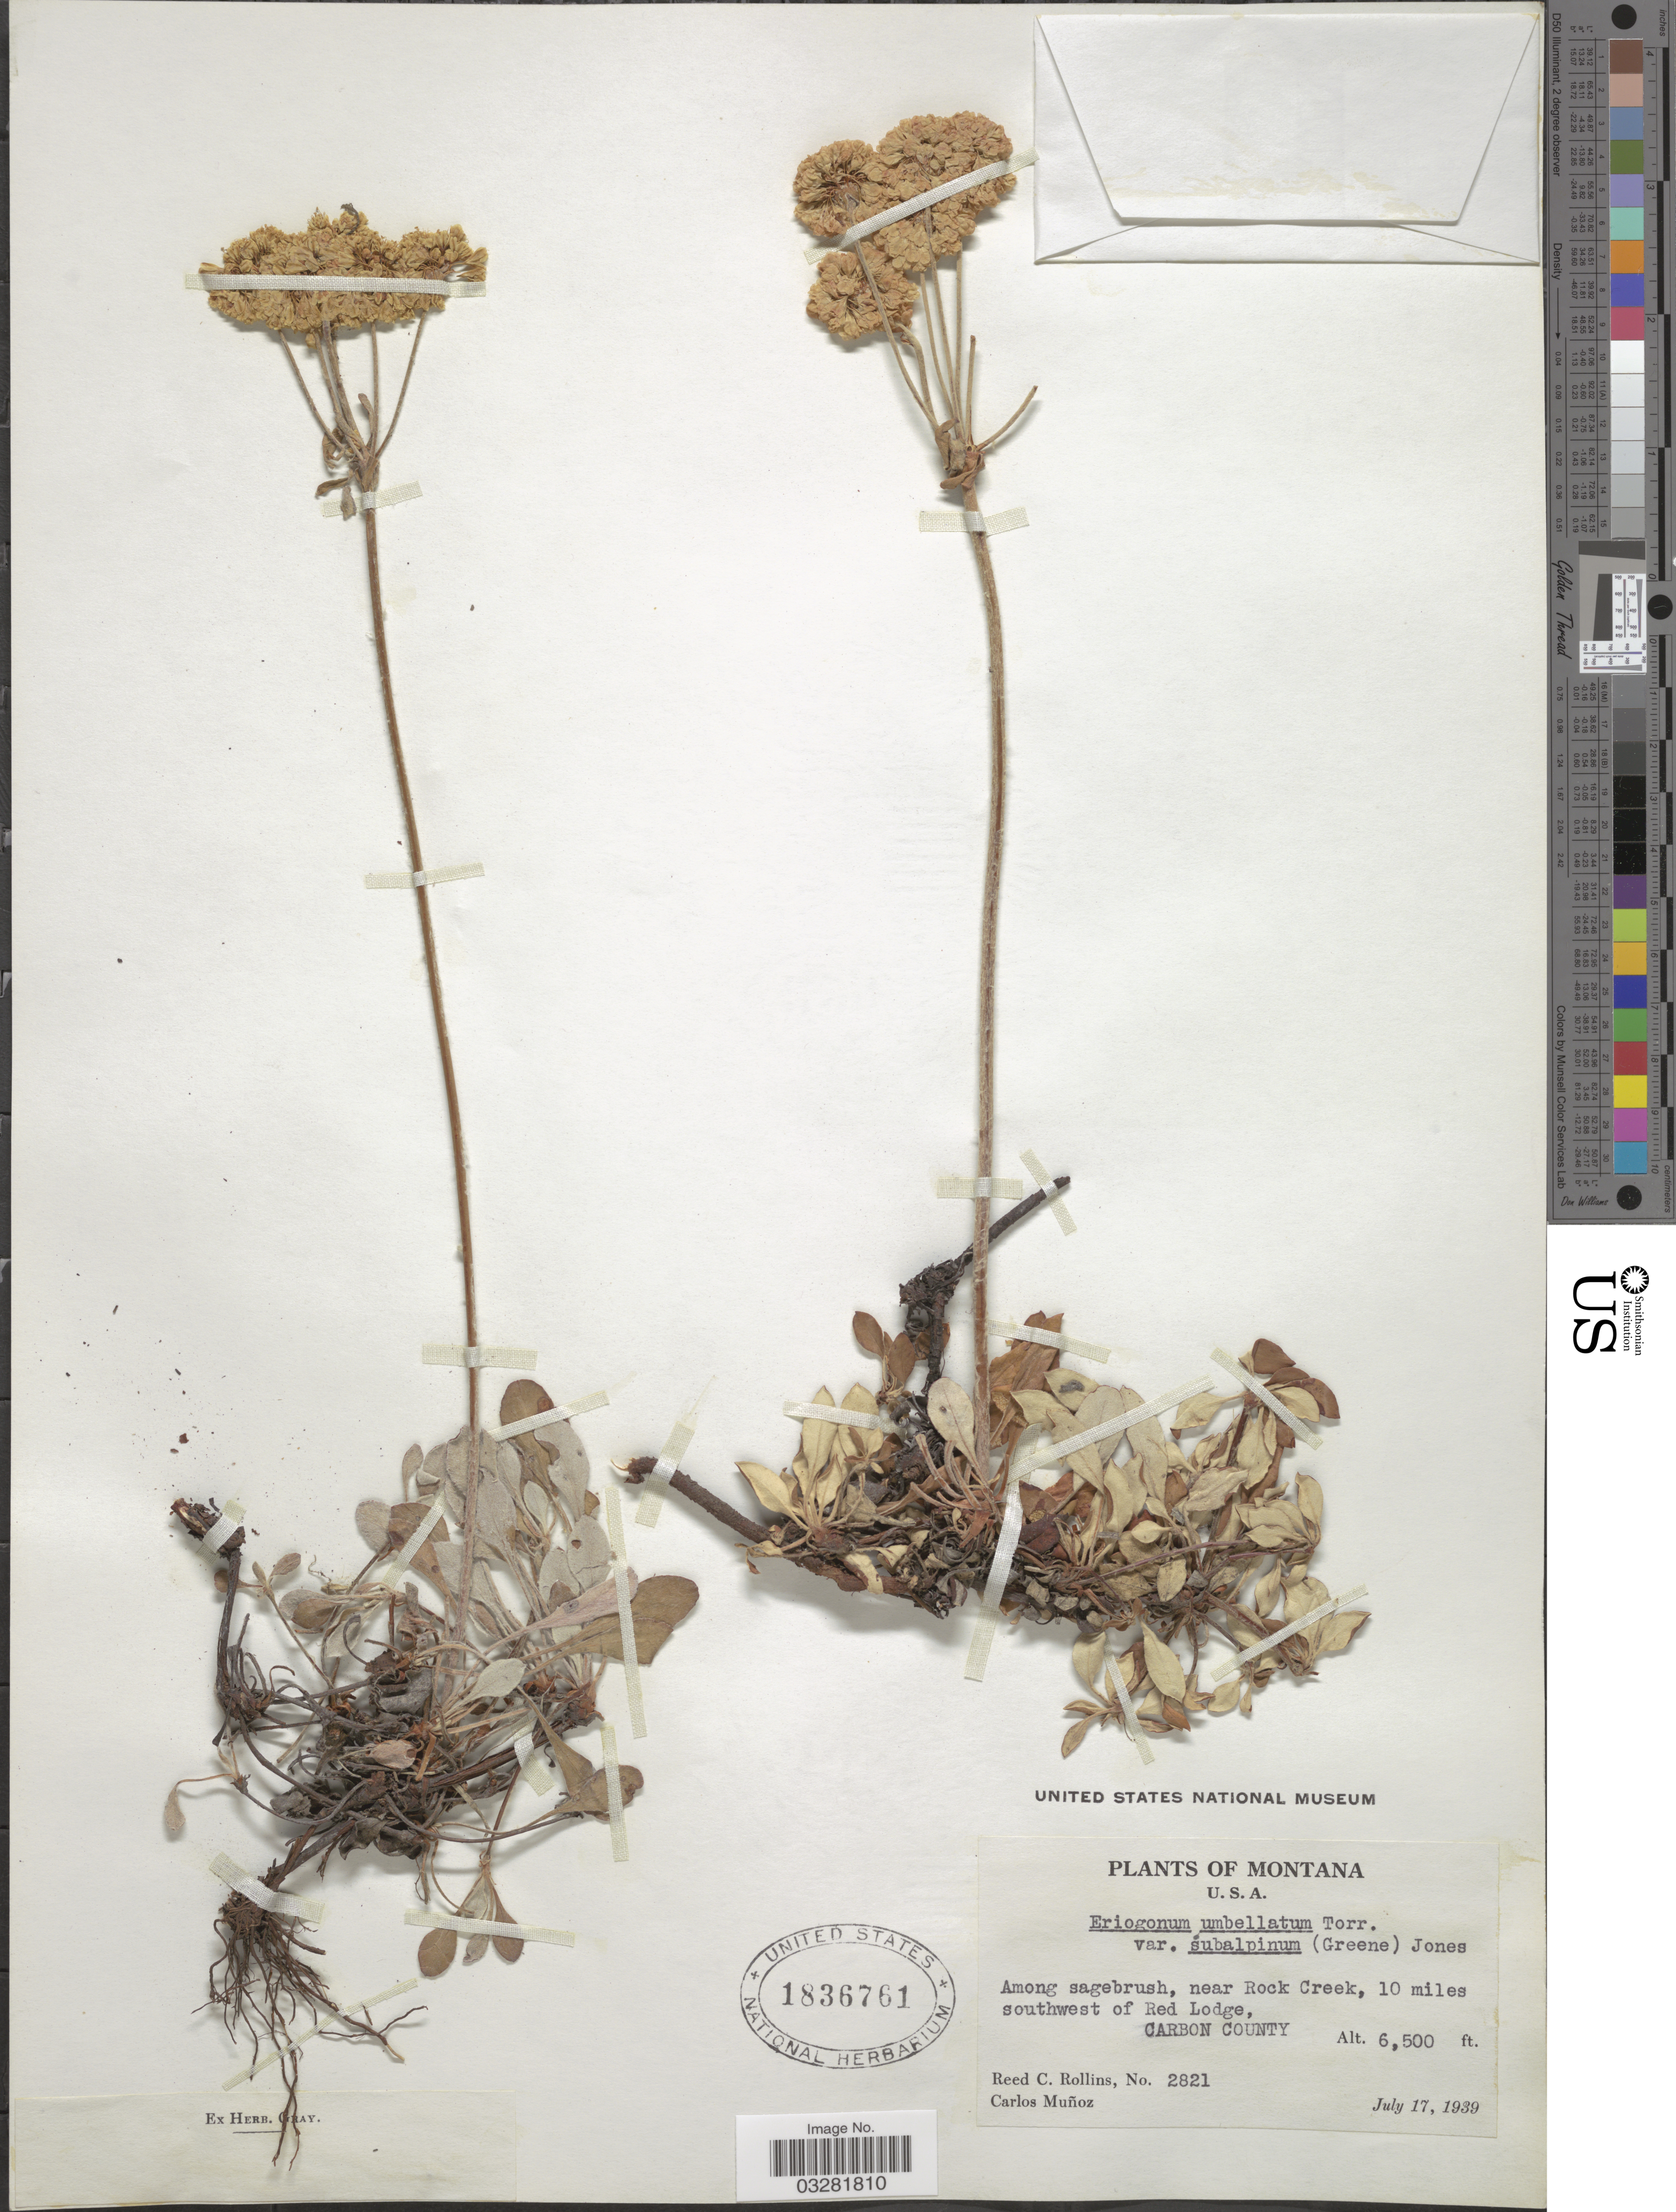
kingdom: Plantae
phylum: Tracheophyta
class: Magnoliopsida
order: Caryophyllales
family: Polygonaceae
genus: Eriogonum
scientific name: Eriogonum umbellatum var. subalpinum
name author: M.E. Jones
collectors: R. C. Rollins & C. Muñoz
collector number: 2821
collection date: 1939-07-17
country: United States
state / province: Montana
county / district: Carbon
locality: Among sagebrush, near Rock Creek, 10 miles southwest of Red Lodge.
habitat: among sagebrush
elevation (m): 1981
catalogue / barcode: US 1836761